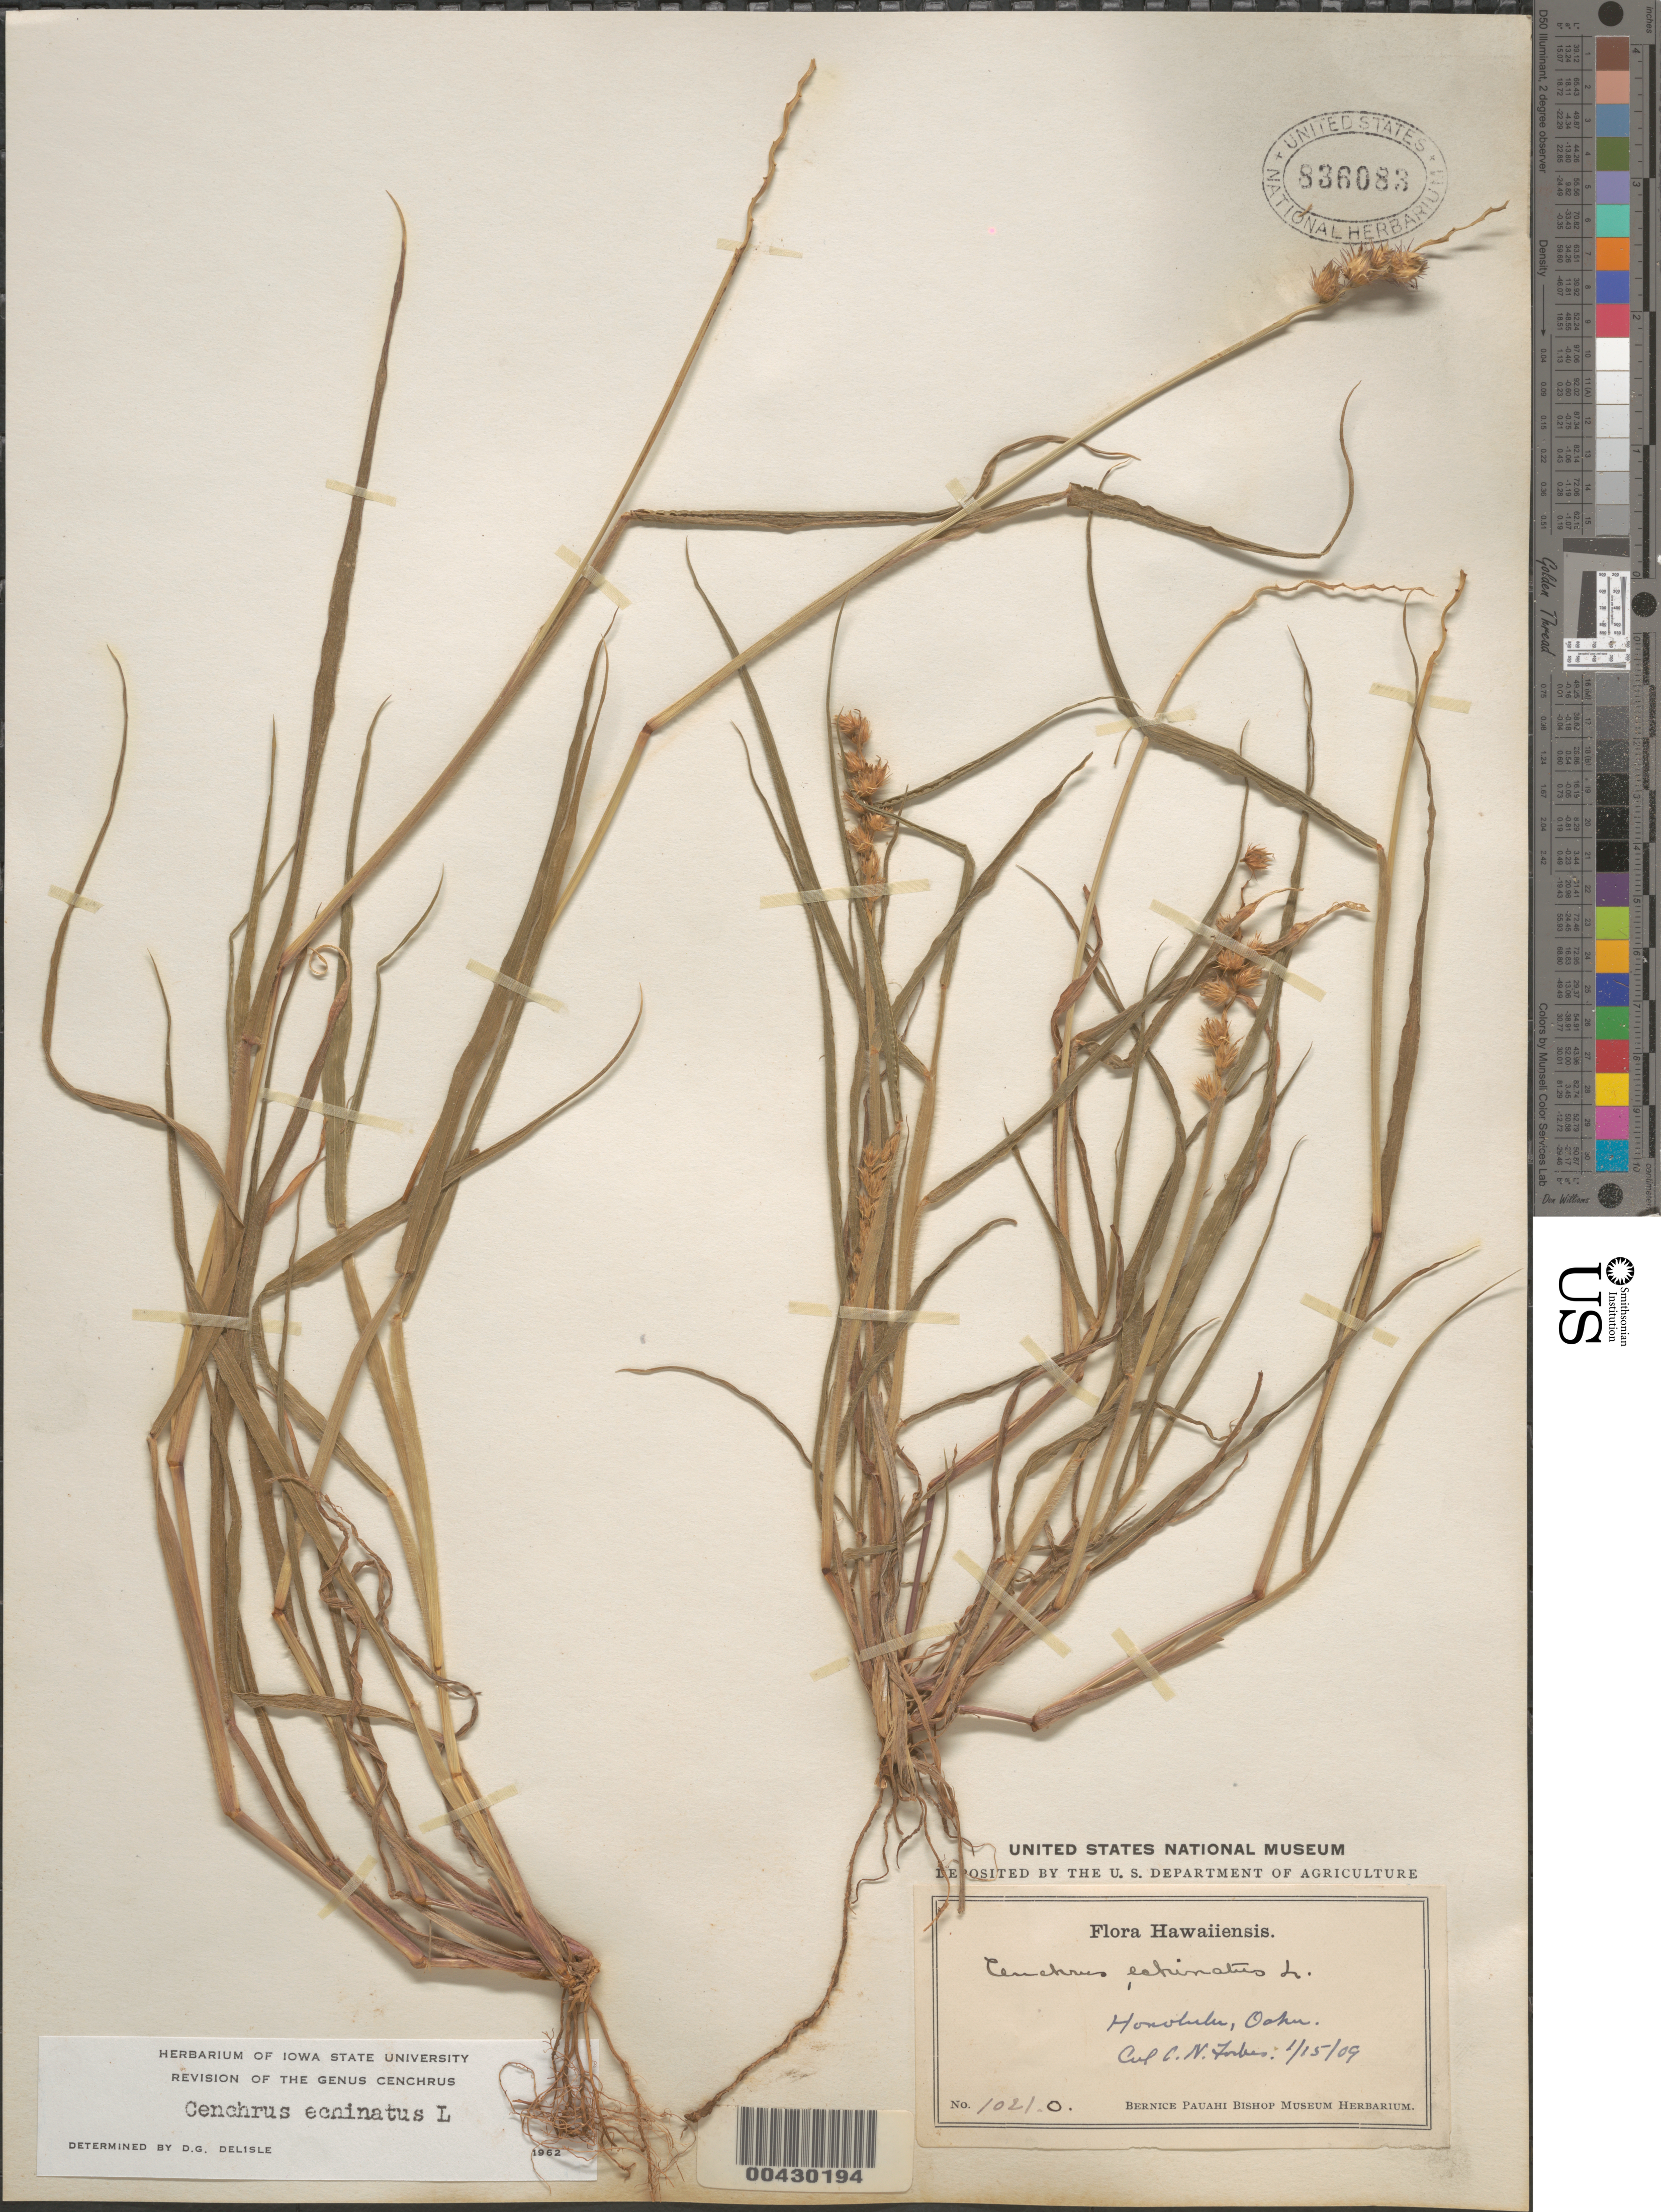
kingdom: Plantae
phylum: Tracheophyta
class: Liliopsida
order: Poales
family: Poaceae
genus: Cenchrus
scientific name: Cenchrus echinatus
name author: L.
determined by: Delisle, D. G.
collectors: C. N. Forbes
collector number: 1021.O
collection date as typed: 15 Jan 1909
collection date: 1909-01-15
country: United States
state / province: Hawaii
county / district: Honolulu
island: Oahu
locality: Honolulu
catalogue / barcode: US 836083